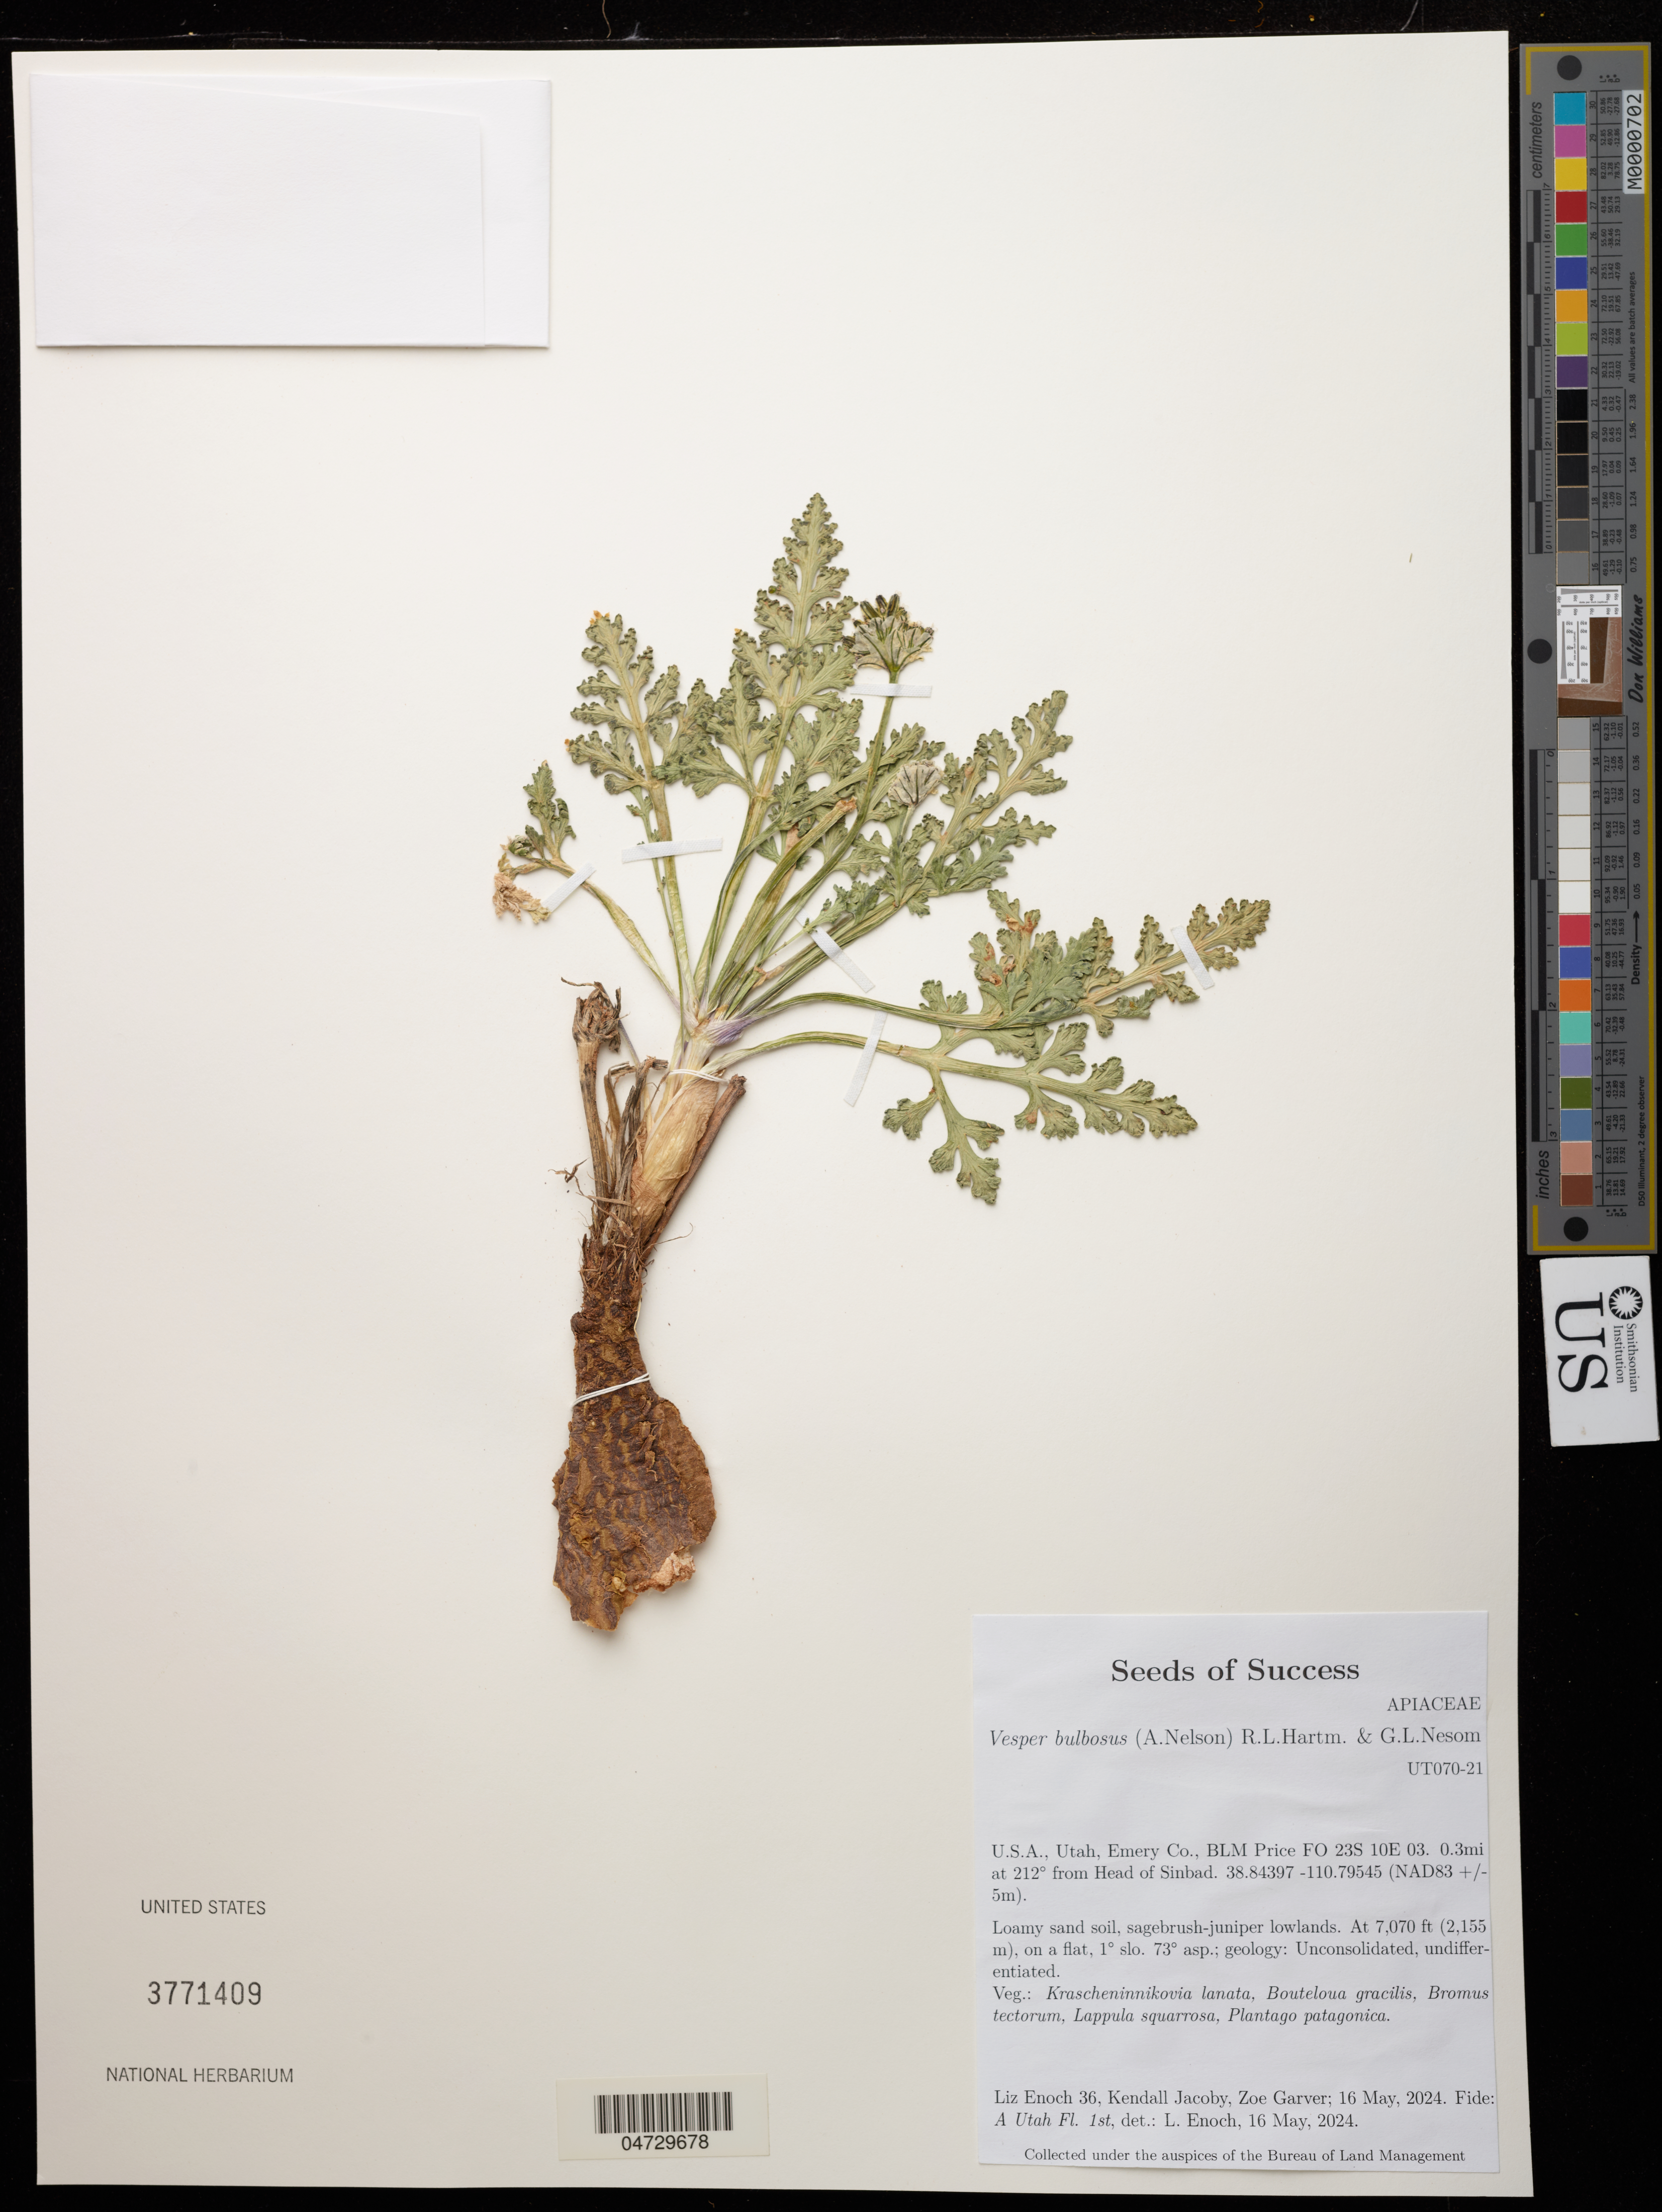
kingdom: Plantae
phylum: Tracheophyta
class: Magnoliopsida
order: Apiales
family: Apiaceae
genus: Vesper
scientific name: Vesper bulbosus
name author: (A. Nelson) R.L. Hartm. & G.L. Nesom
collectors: L. Enoch, K. Jacoby & Z. Garver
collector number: UT070-21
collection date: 2024-05-16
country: United States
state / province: Utah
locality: Emery Co., BLM Price FO.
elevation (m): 2155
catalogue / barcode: US 3771409